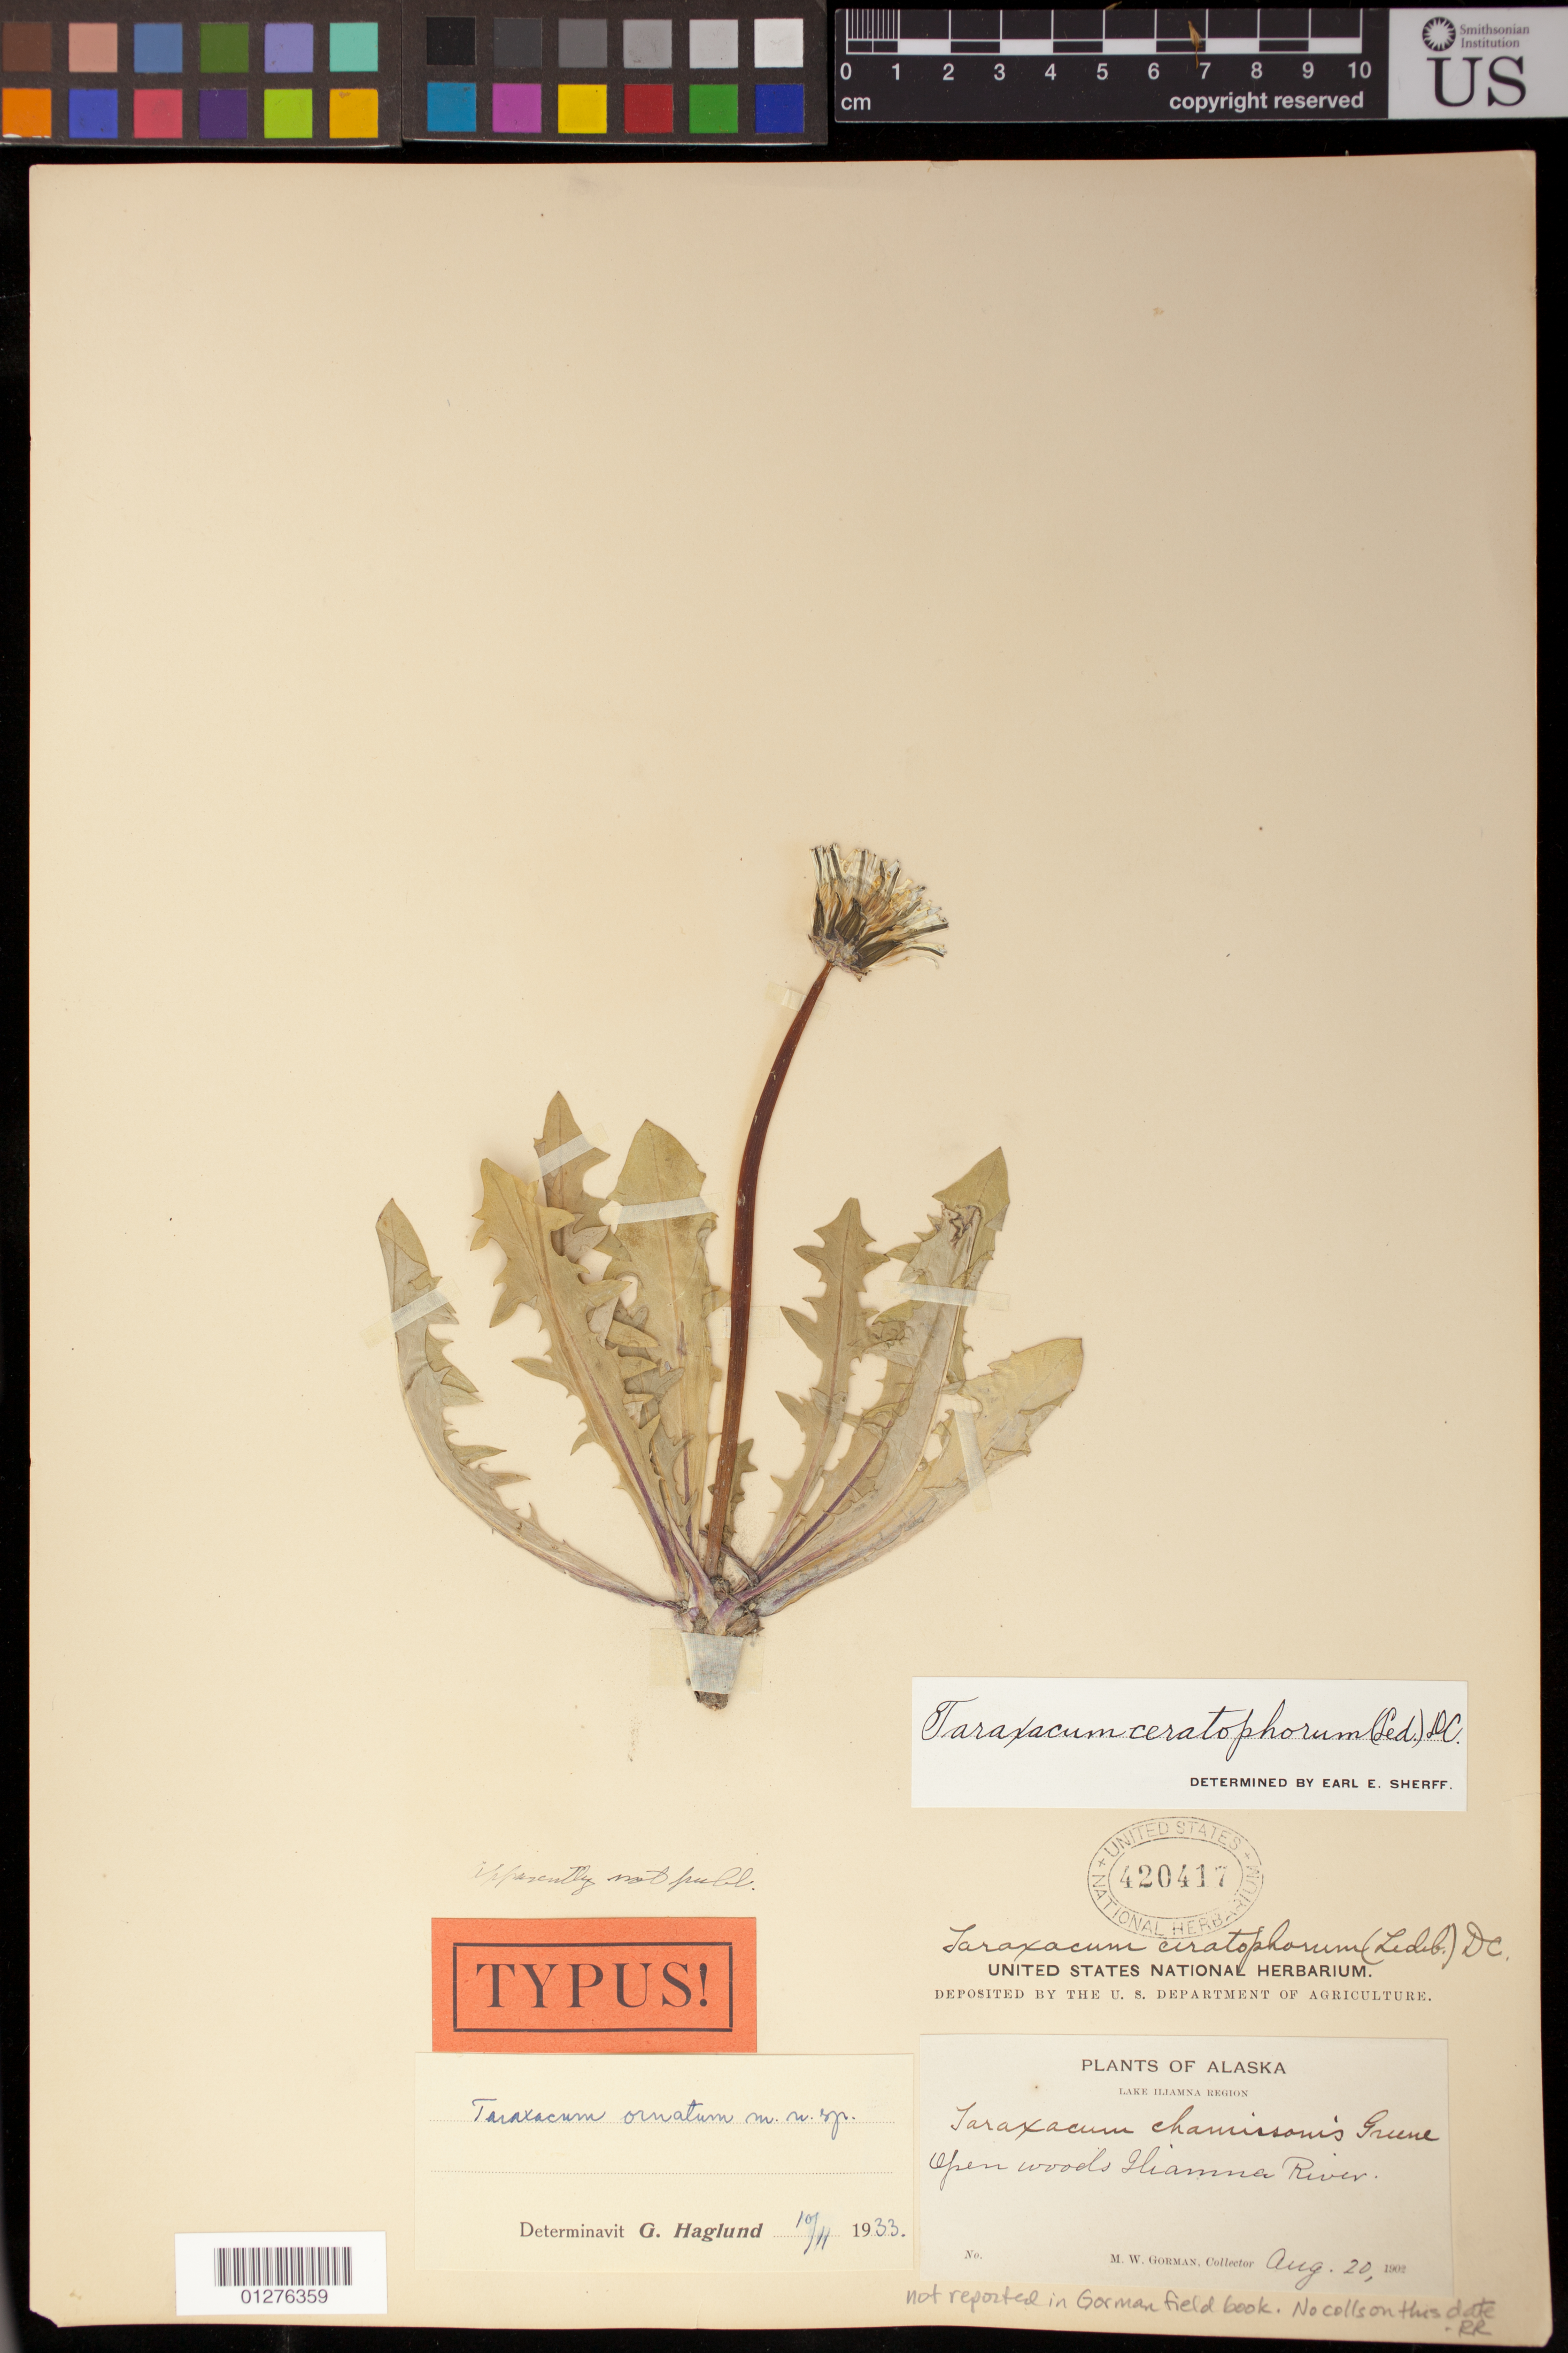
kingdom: Plantae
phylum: Tracheophyta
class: Magnoliopsida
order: Asterales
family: Asteraceae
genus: Taraxacum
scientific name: Taraxacum ceratophorum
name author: (Ledeb.) DC.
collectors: M. W. Gorman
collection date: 1902-08-20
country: United States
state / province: Alaska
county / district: Lake And Peninsula Borough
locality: Iliamna River.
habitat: Open woods.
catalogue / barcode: US 420417